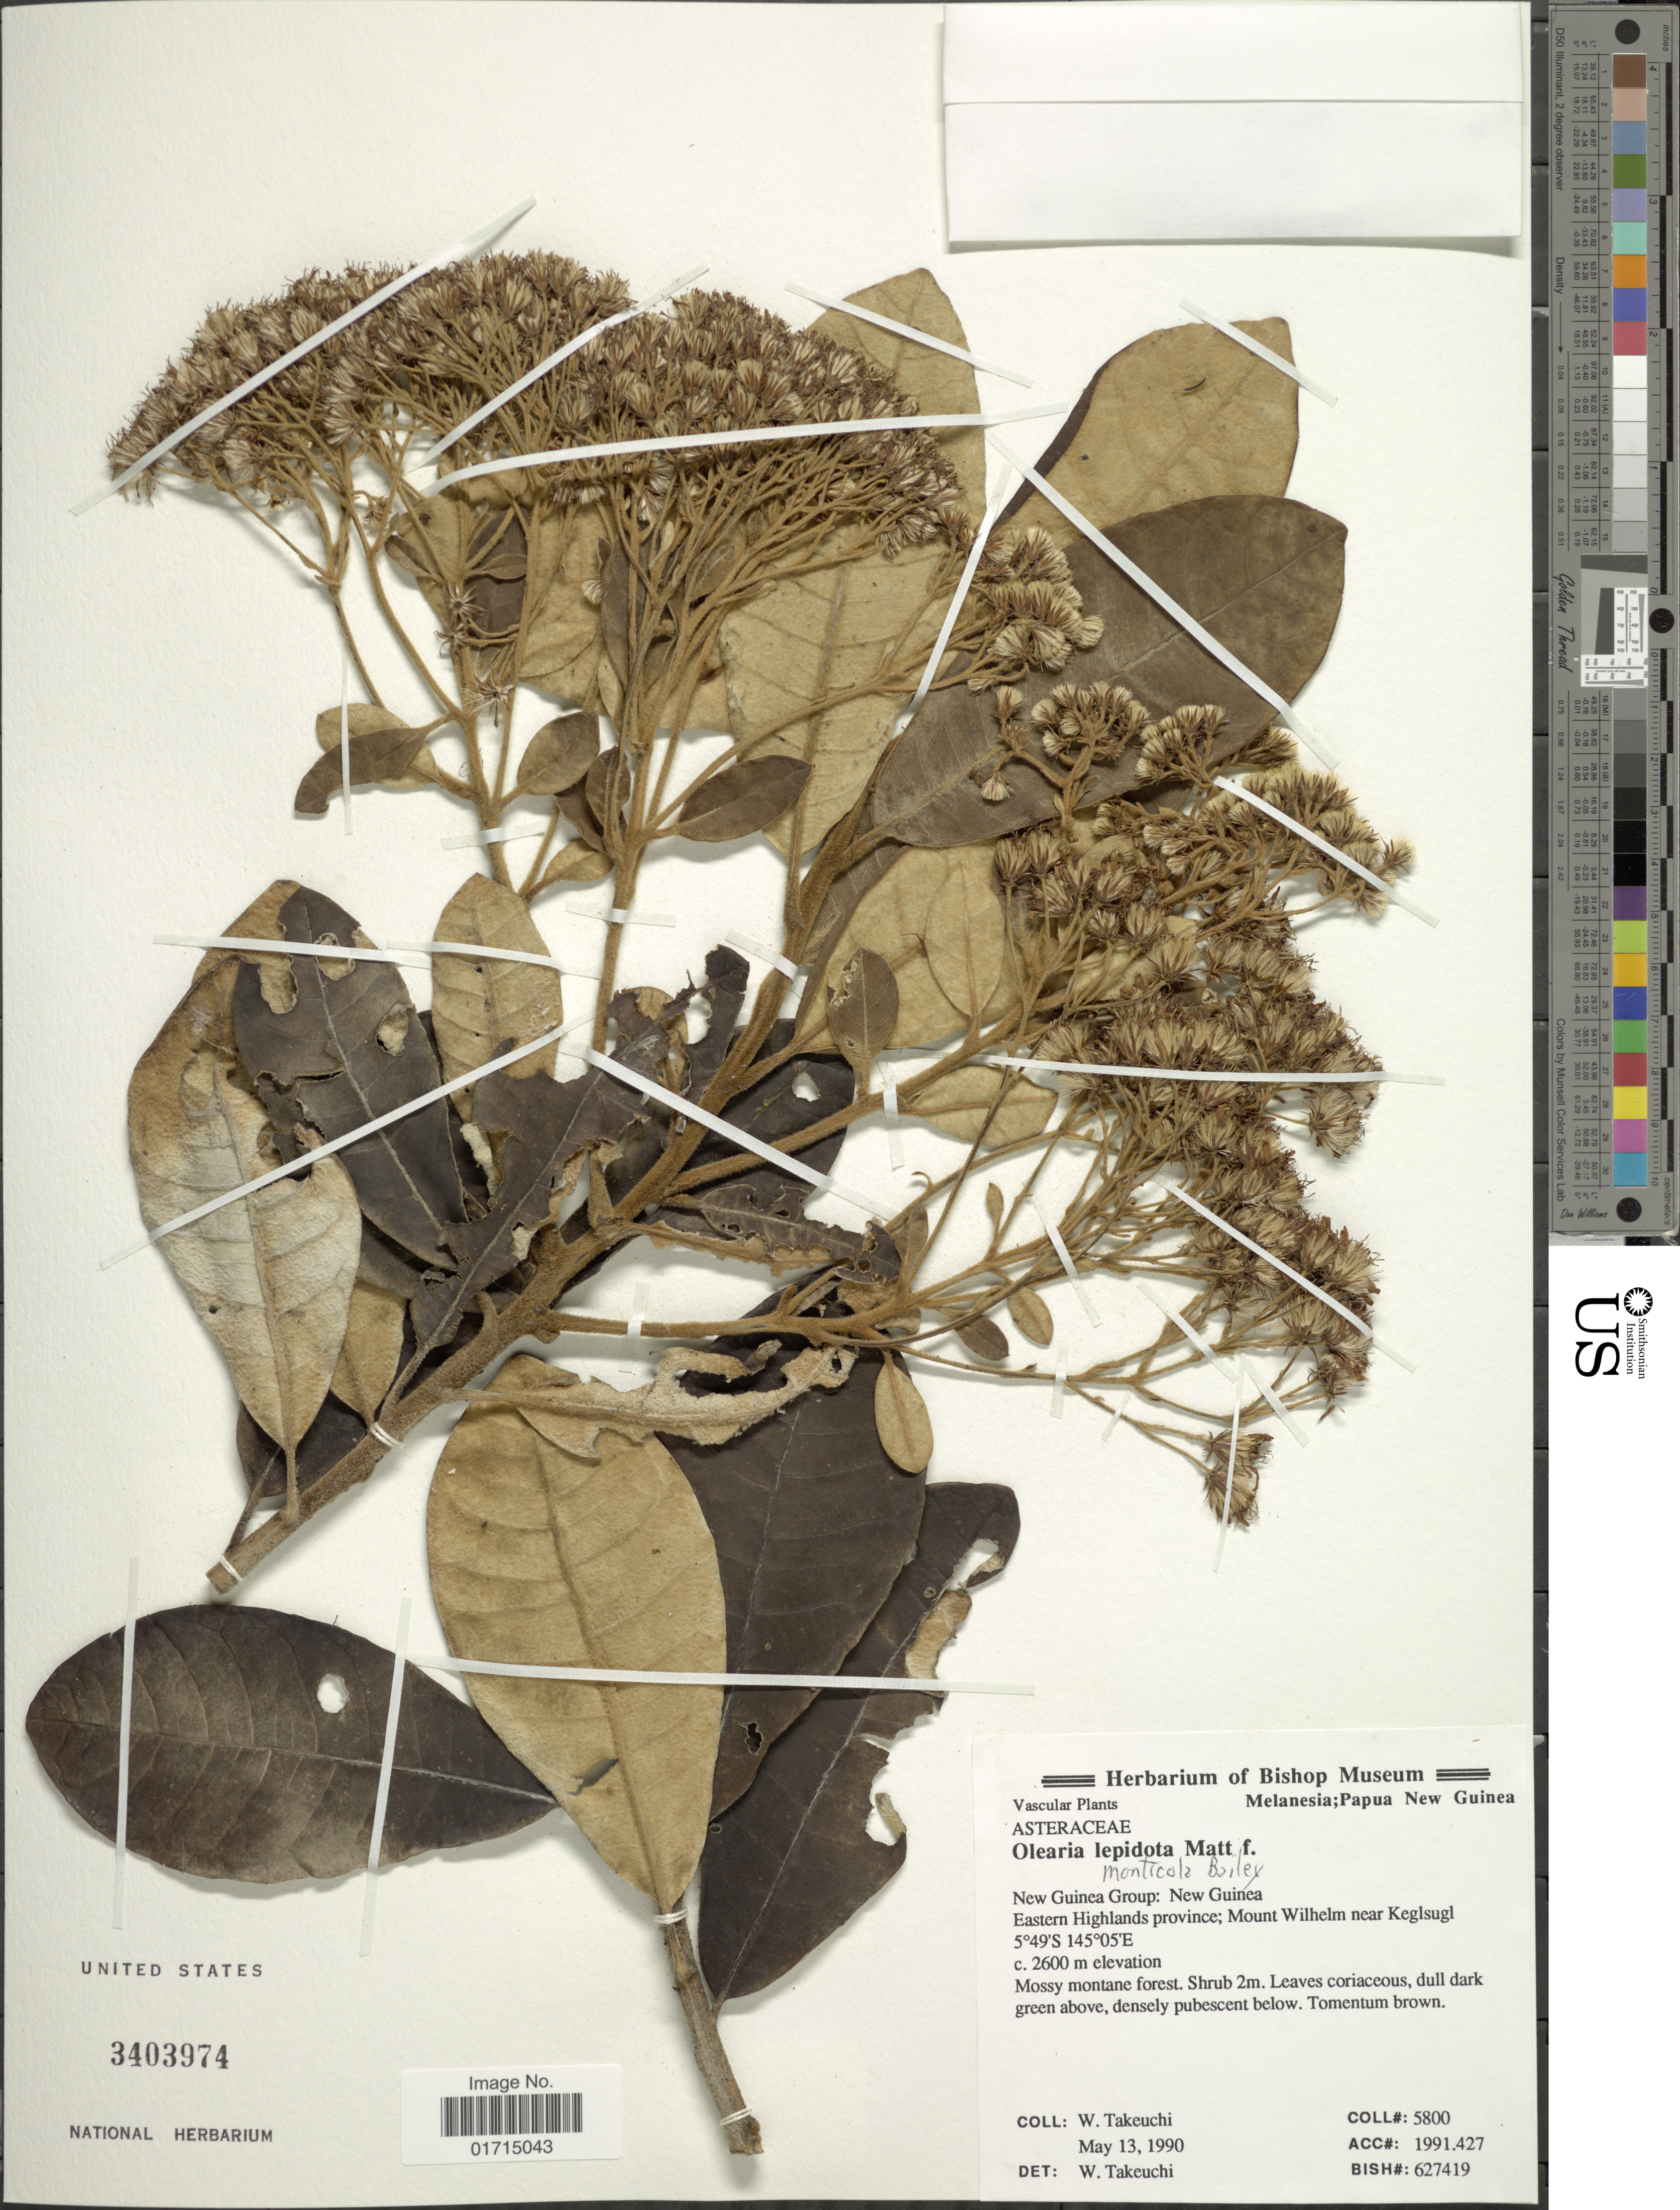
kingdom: Plantae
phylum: Tracheophyta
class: Magnoliopsida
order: Asterales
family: Asteraceae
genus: Olearia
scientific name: Olearia monticola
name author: F.M. Bailey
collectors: W. Takeuchi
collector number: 5800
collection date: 1990-05-13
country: Papua New Guinea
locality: New Guinea Group. New Guinea. Eastern Highlands province; Mount Wilhelm near Keglsugl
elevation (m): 2600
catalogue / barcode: US 3403974